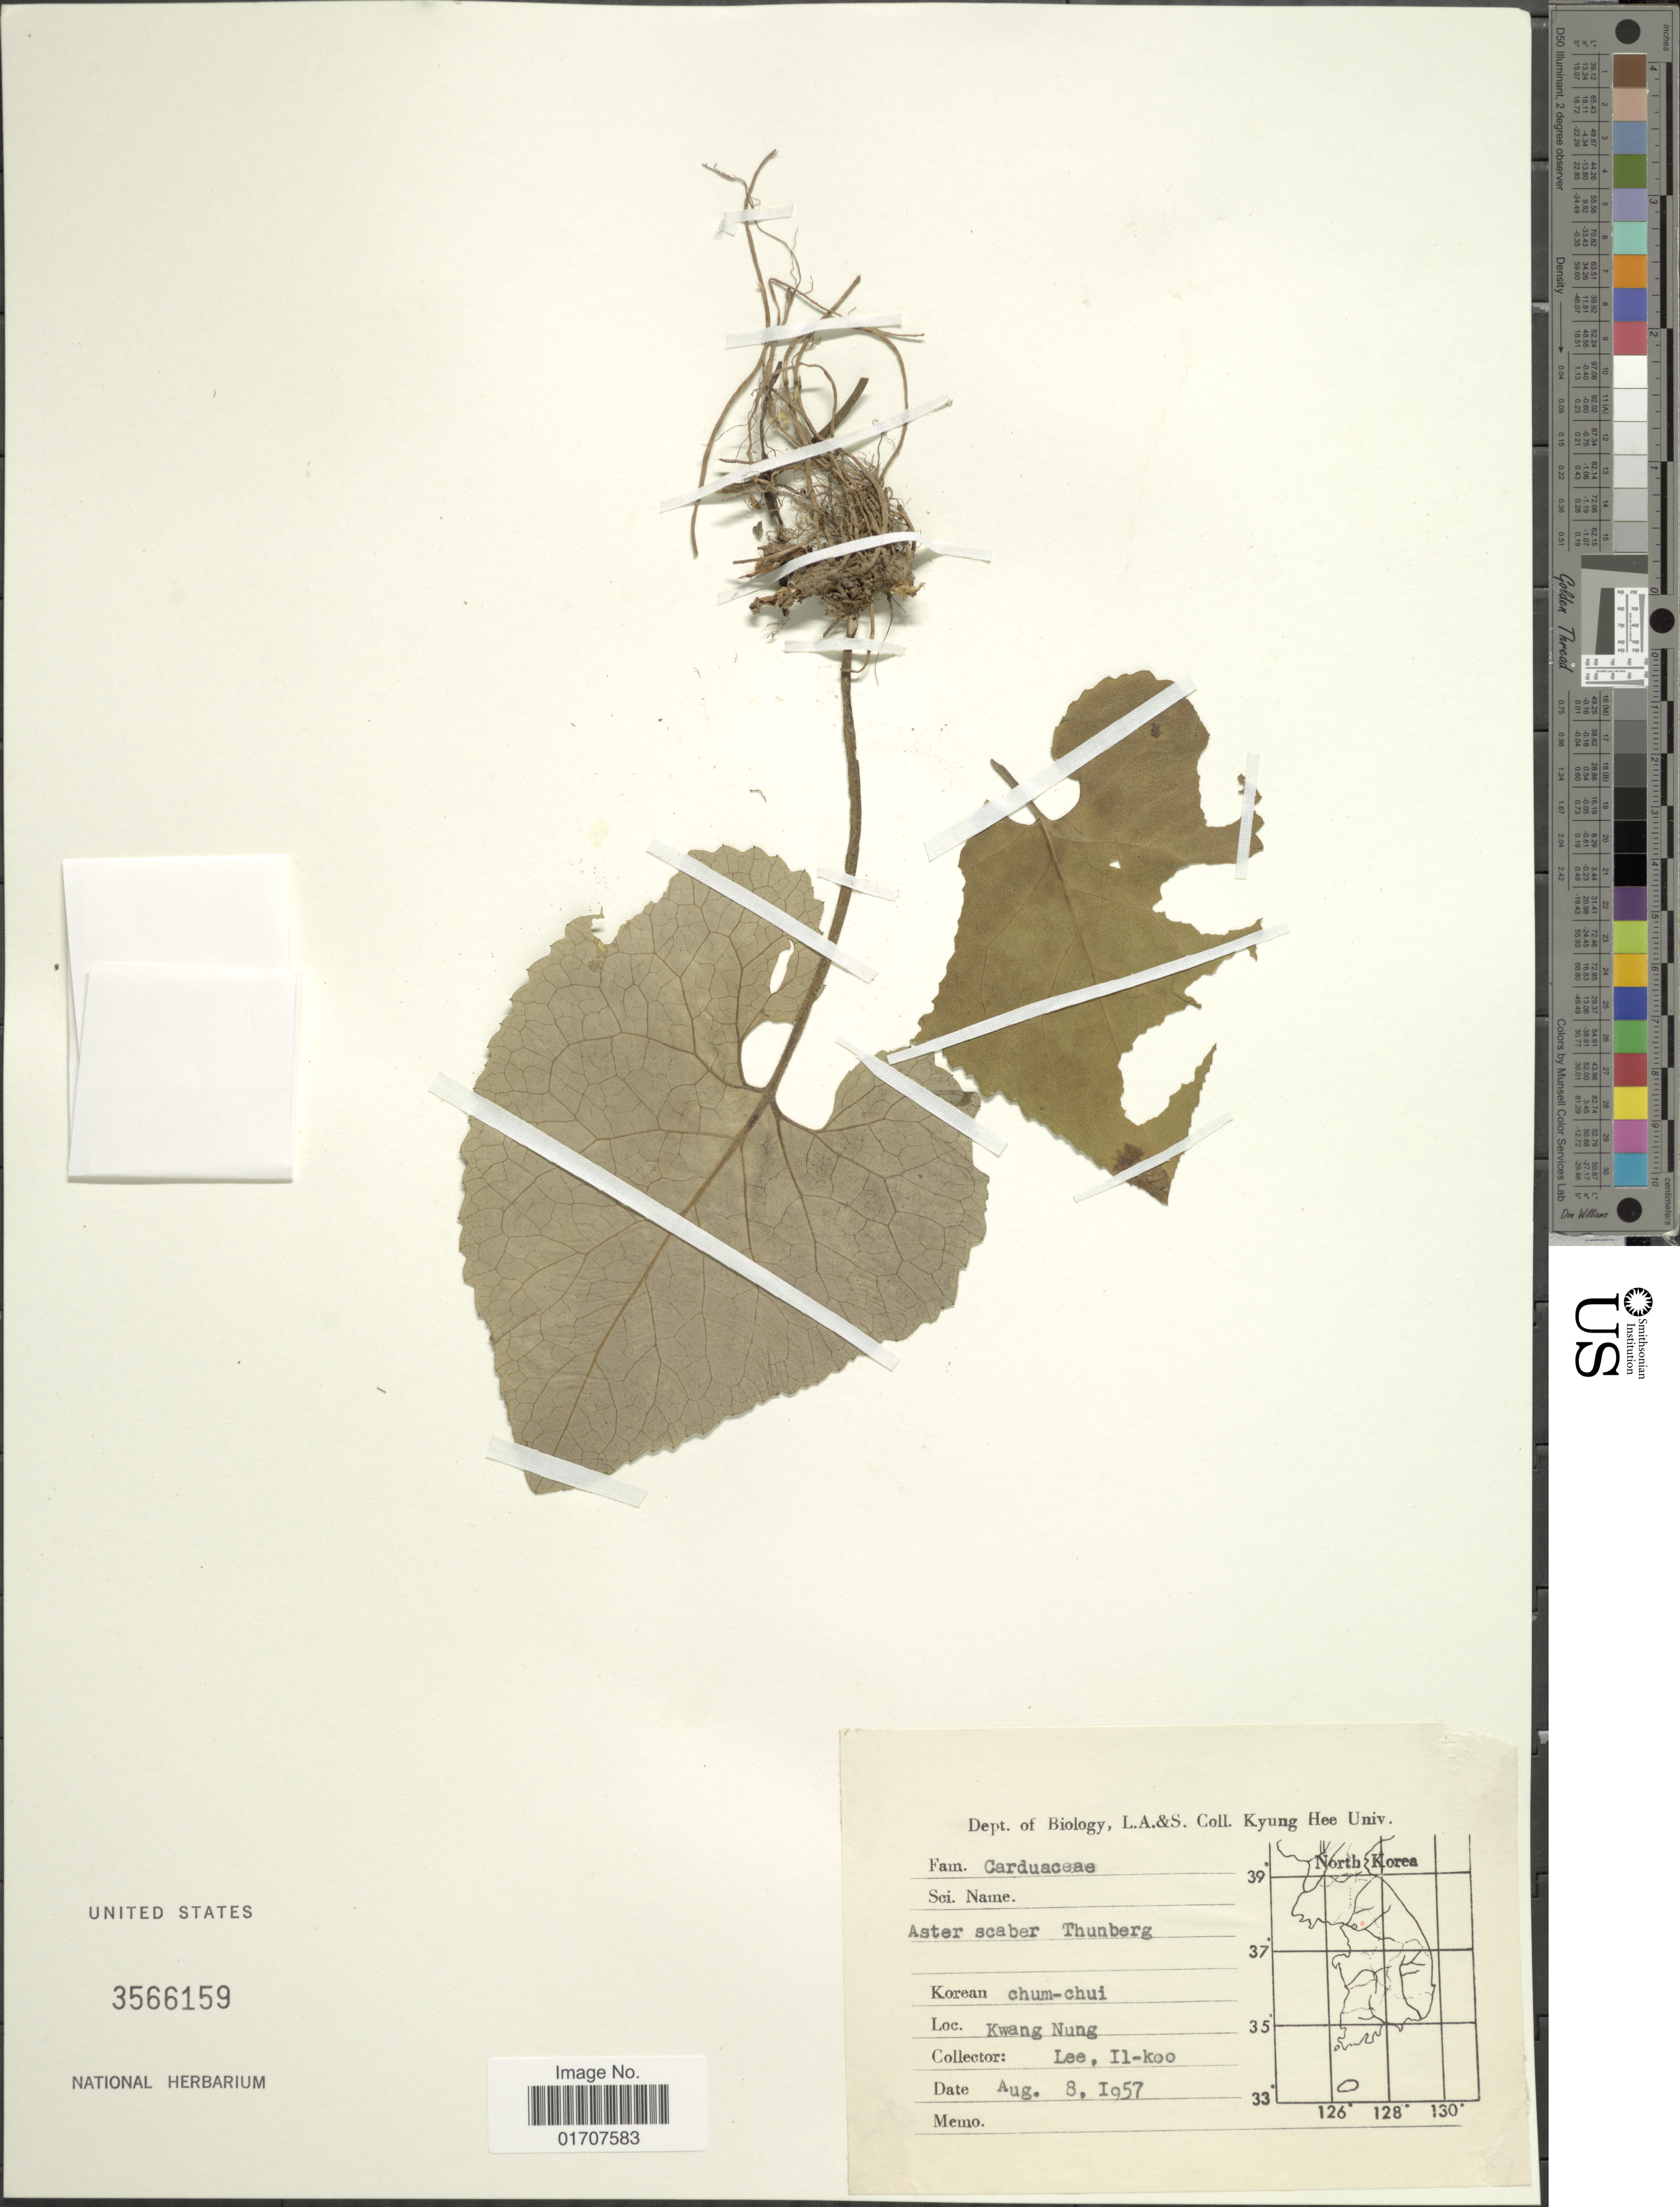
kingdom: Plantae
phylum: Tracheophyta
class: Magnoliopsida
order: Asterales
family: Asteraceae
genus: Doellingeria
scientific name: Doellingeria scaber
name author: (Thunb.) Nees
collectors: I. Lee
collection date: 1957-08-08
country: South Korea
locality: Kwang Nung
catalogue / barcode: US 3566159